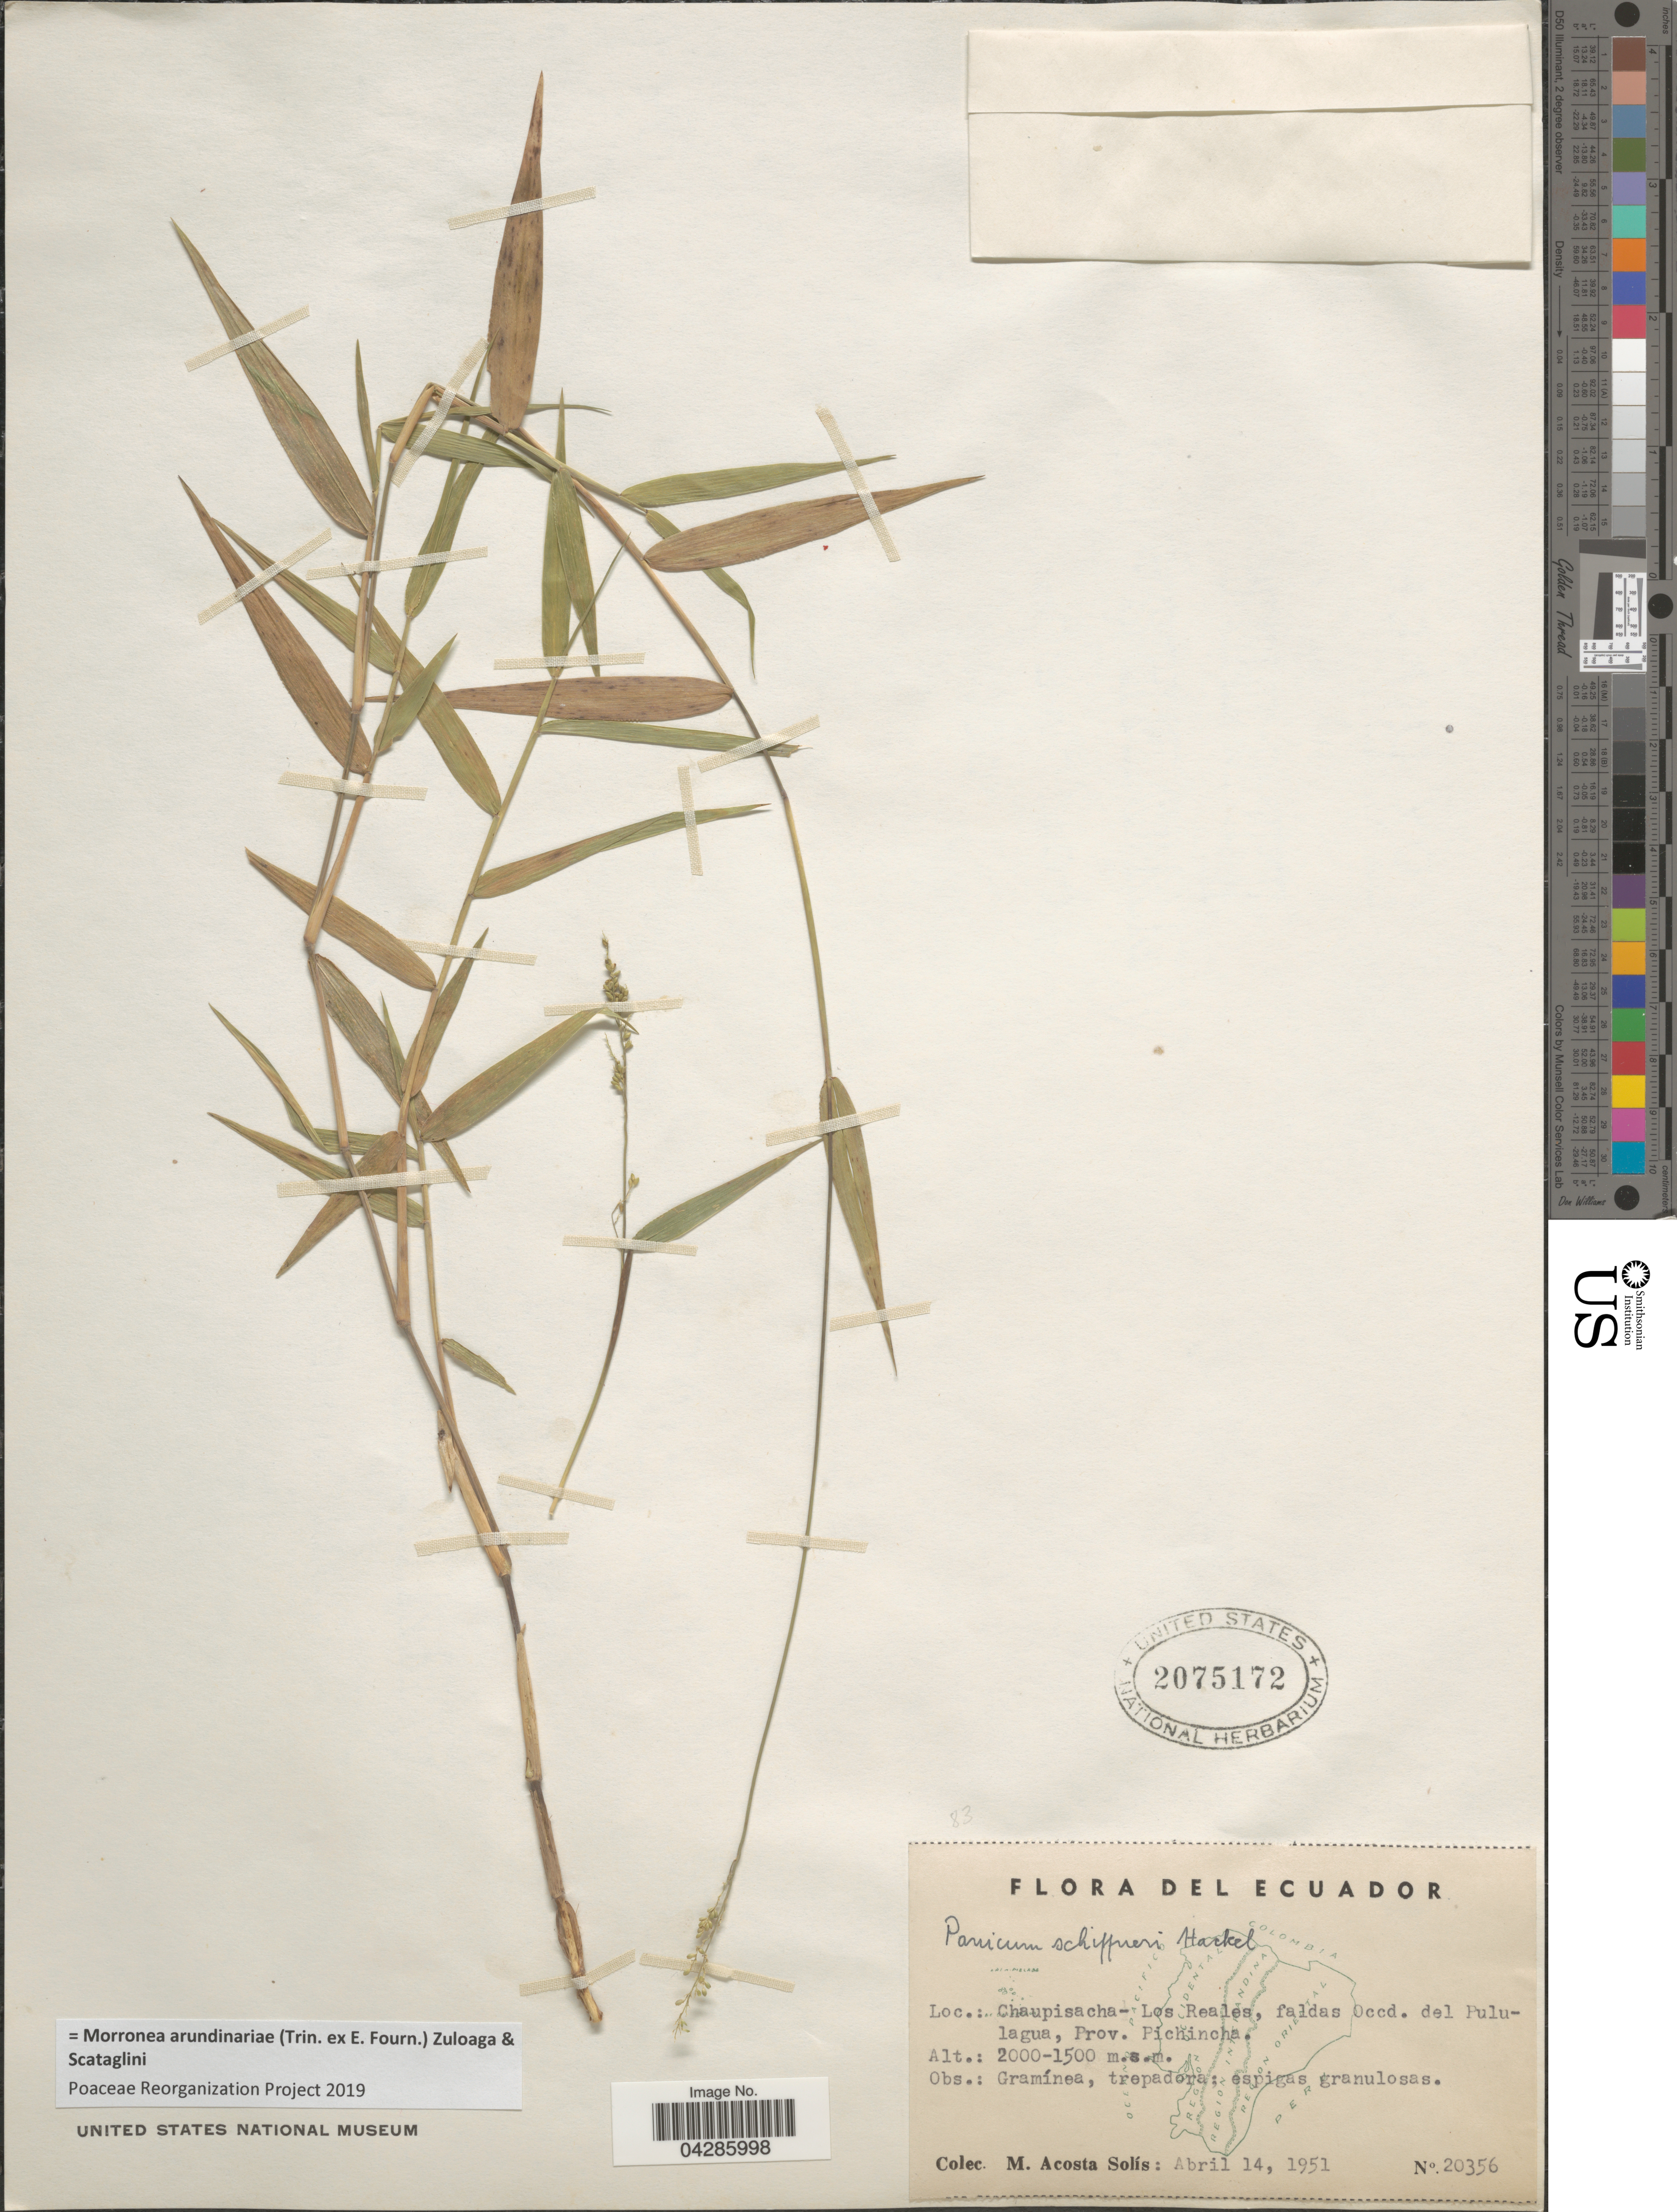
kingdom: Plantae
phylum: Tracheophyta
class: Liliopsida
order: Poales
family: Poaceae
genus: Morronea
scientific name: Morronea arundinariae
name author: (Trin. ex E. Fourn.) Zuloaga & Scataglini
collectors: M. Acosta Solis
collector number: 20356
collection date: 1951-04-14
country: Ecuador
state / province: Pichincha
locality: Chaupisacha - Los Reales, faldas Occd. del Pululagua.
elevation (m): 1500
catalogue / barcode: US 2075172